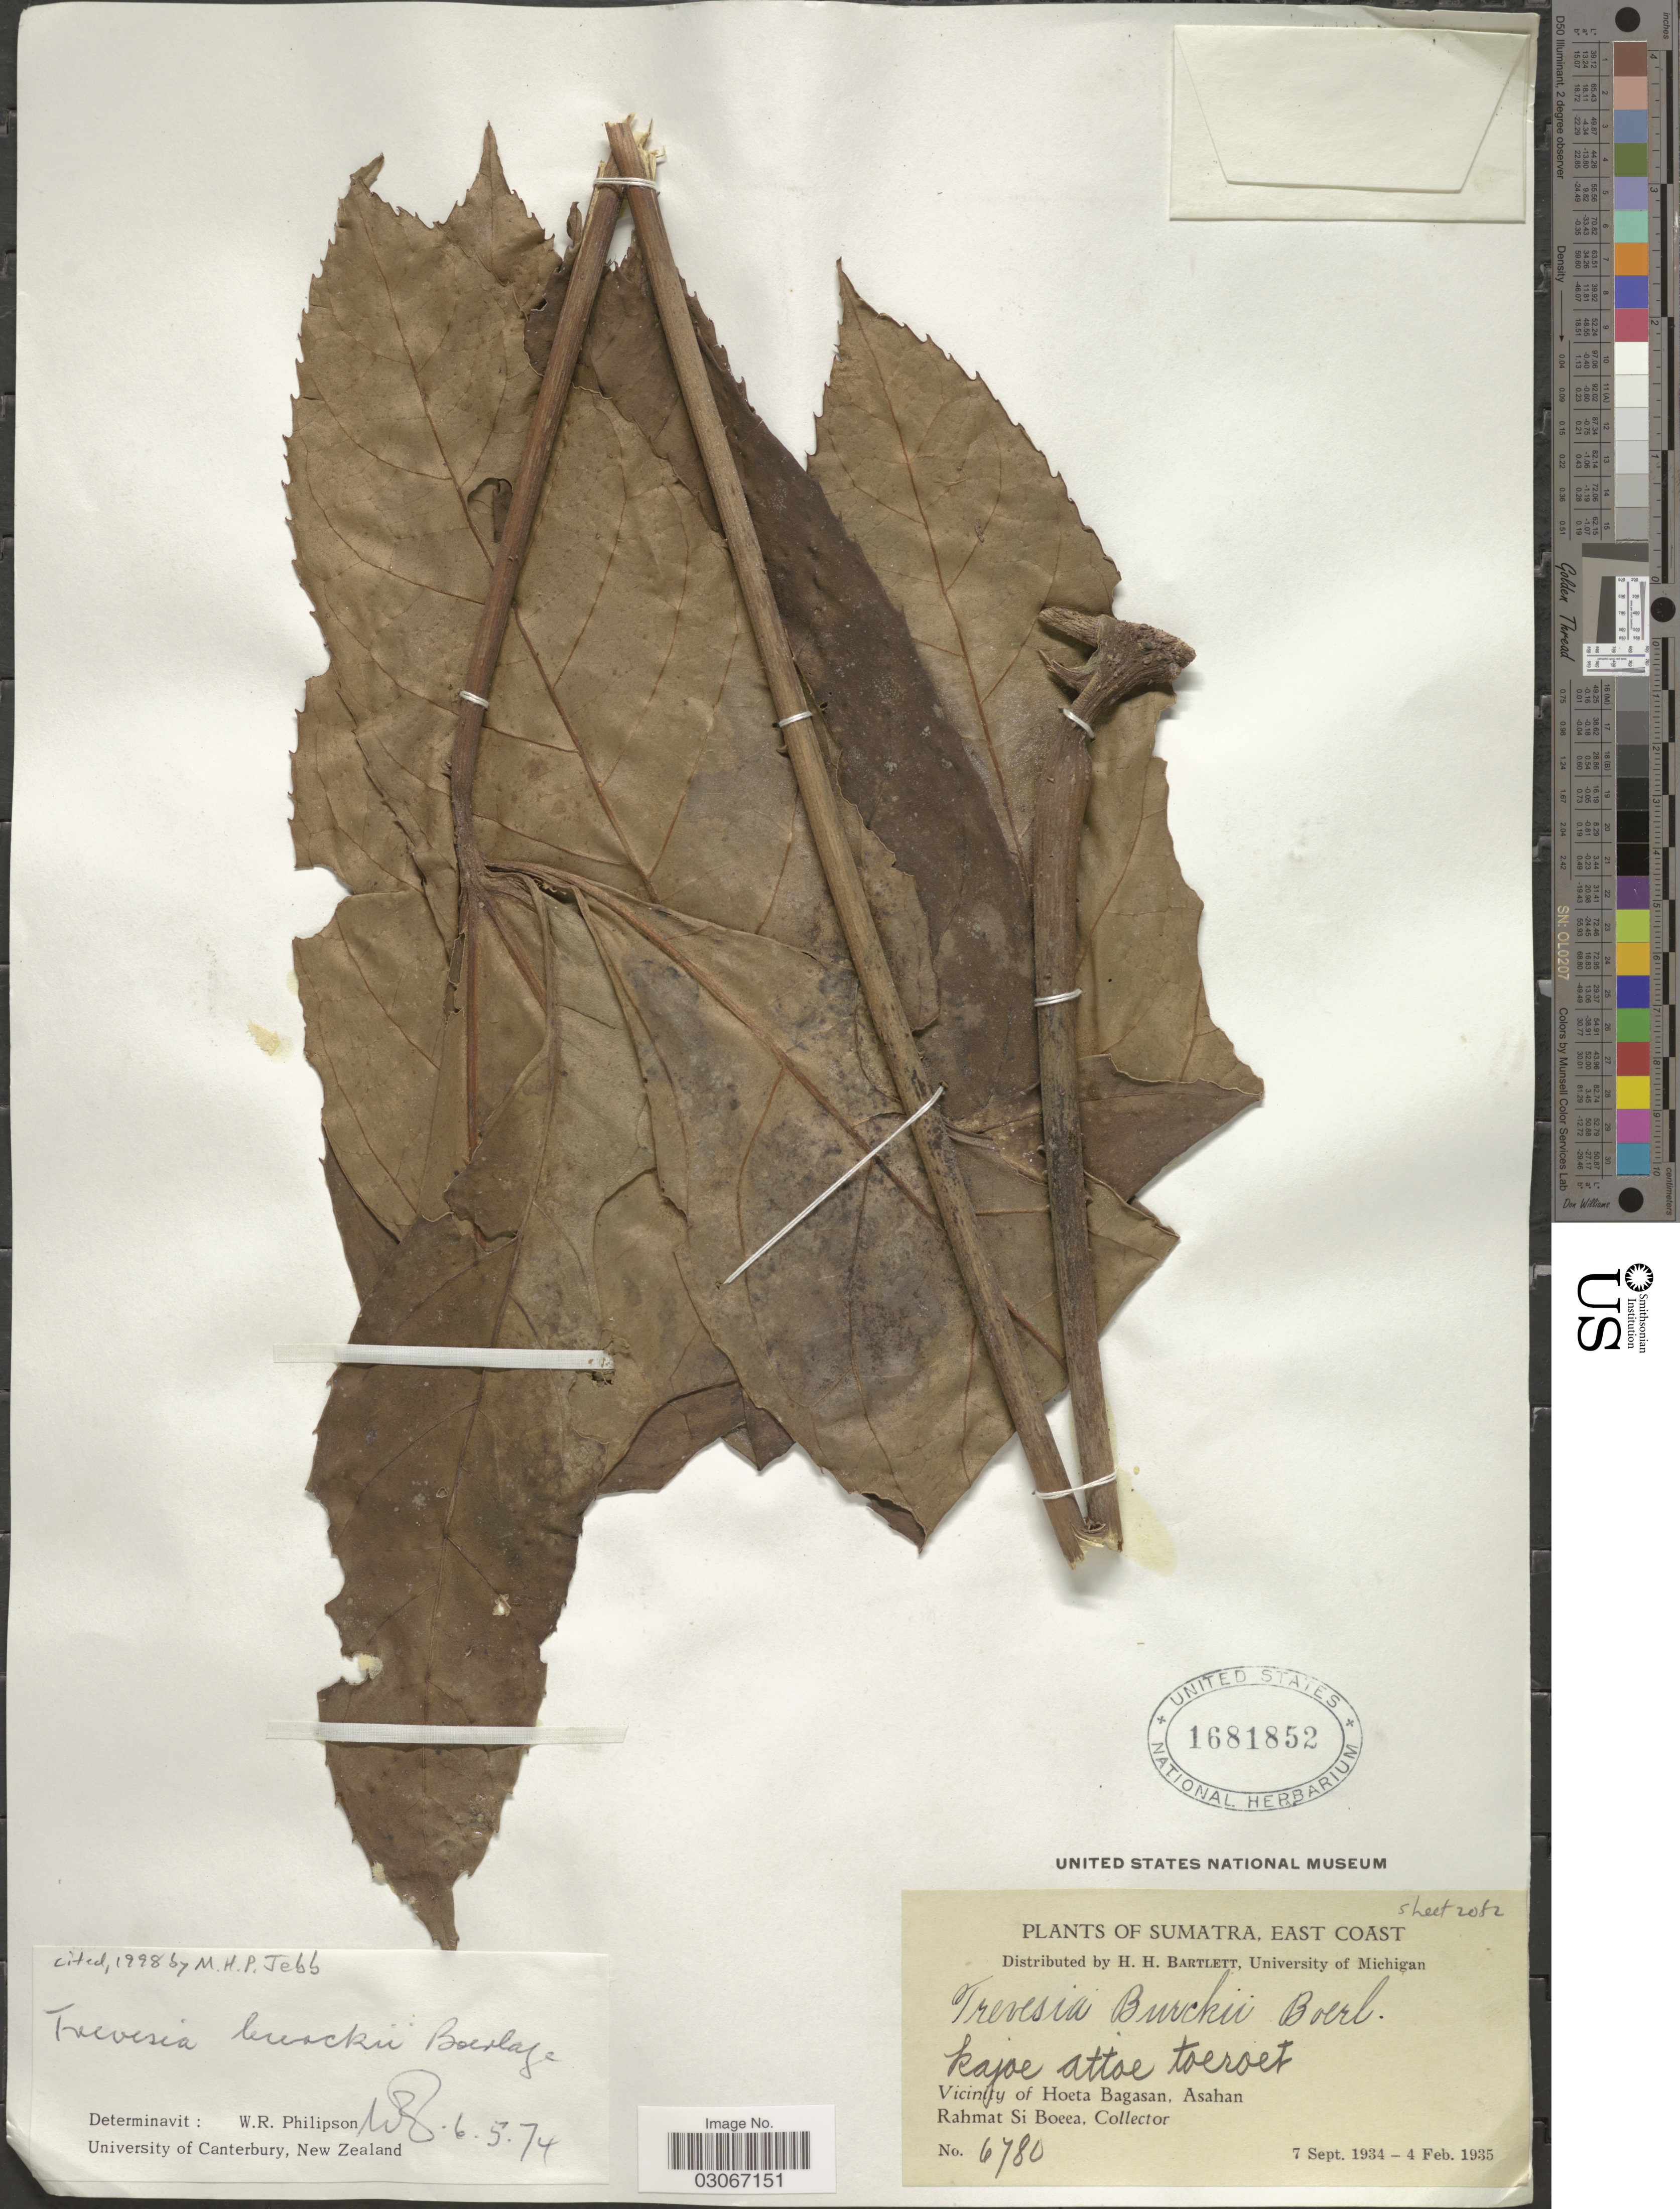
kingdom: Plantae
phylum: Tracheophyta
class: Magnoliopsida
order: Apiales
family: Araliaceae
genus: Trevesia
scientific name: Trevesia burckii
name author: Boerl.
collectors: Rahmat Si Boeea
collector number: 6780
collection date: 1934-09-07/1935-02-04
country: Indonesia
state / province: Sumatra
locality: Sumatra, East Coast. Vicinity of Hoeta Bagasan, Asahan.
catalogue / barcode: US 1681852